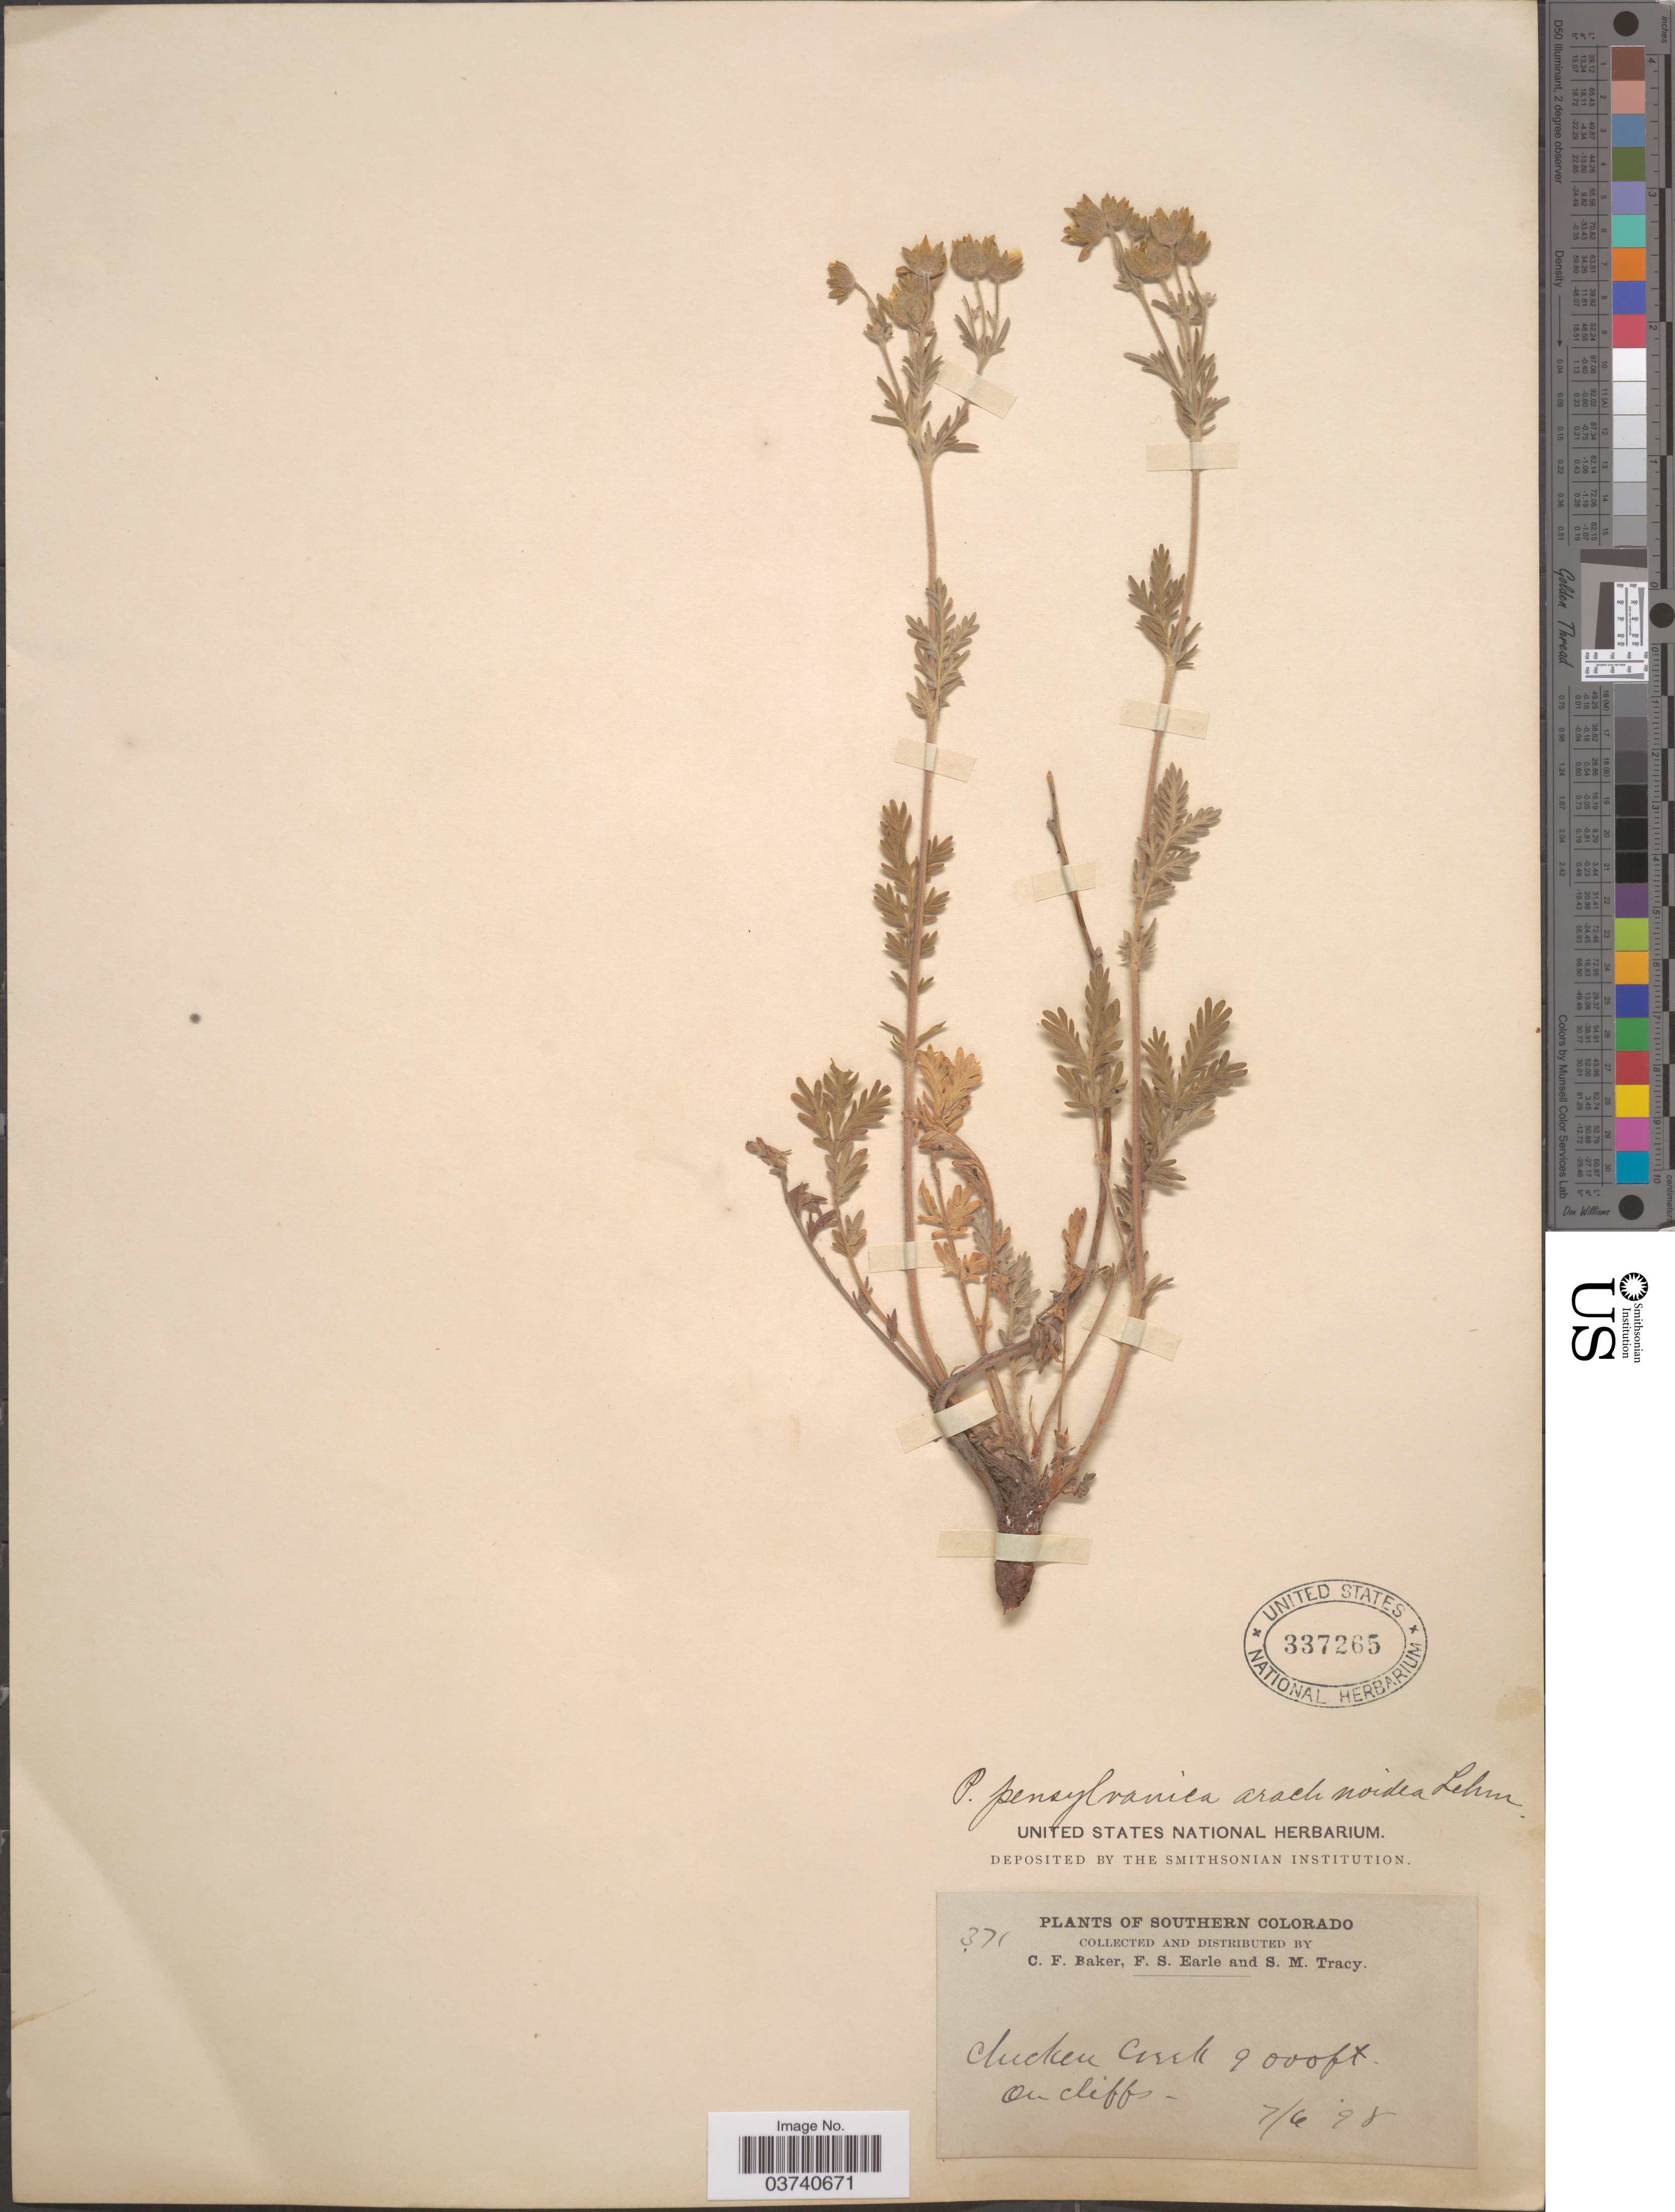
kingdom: Plantae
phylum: Tracheophyta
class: Magnoliopsida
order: Rosales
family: Rosaceae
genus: Potentilla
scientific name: Potentilla pensylvanica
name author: L.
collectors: C. F. Baker, F. S. Earle & S. M. Tracy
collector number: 371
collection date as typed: Transcribed d/m/y: 6/7/98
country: United States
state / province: Colorado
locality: Southern Colorado. Chicken Creek.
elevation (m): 2743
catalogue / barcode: US 337265